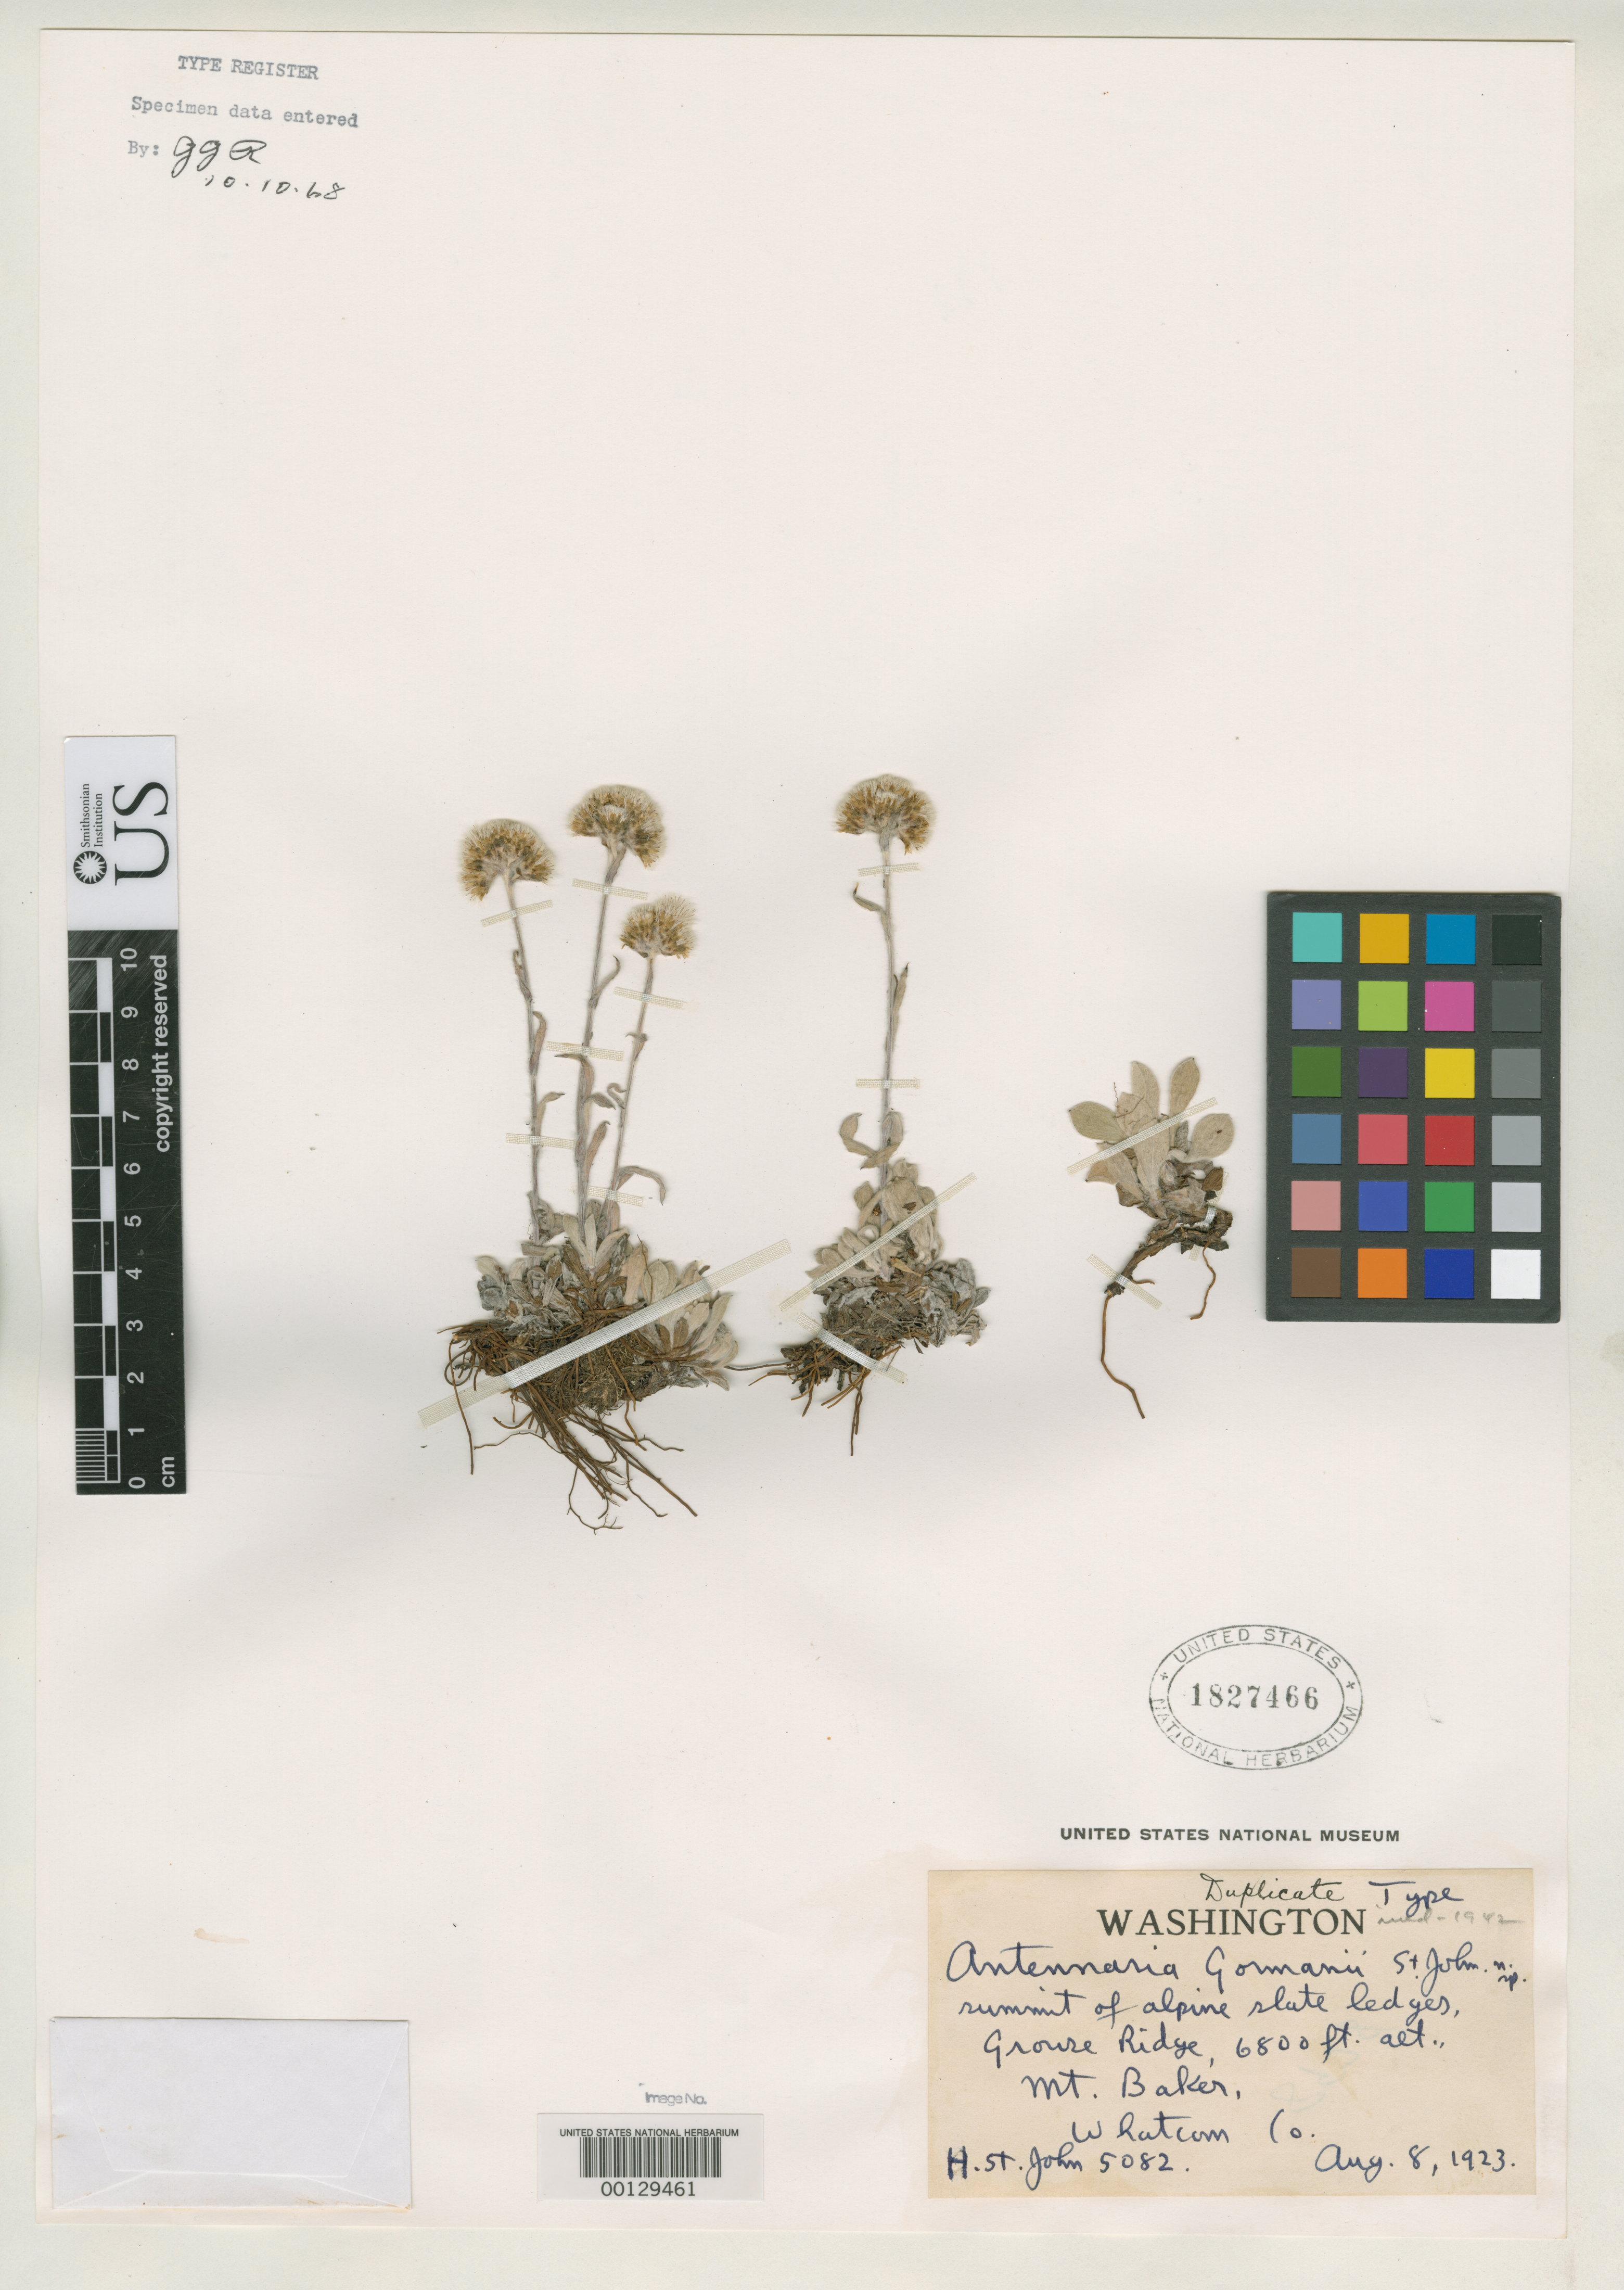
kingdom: Plantae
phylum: Tracheophyta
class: Magnoliopsida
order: Asterales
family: Asteraceae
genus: Antennaria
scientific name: Antennaria gormanii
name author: H. St. John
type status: Isotype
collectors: H. St. John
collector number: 5082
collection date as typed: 08 Aug 1923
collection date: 1923-08-08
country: United States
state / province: Washington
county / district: Whatcom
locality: Mt. Baker.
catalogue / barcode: US 1827466